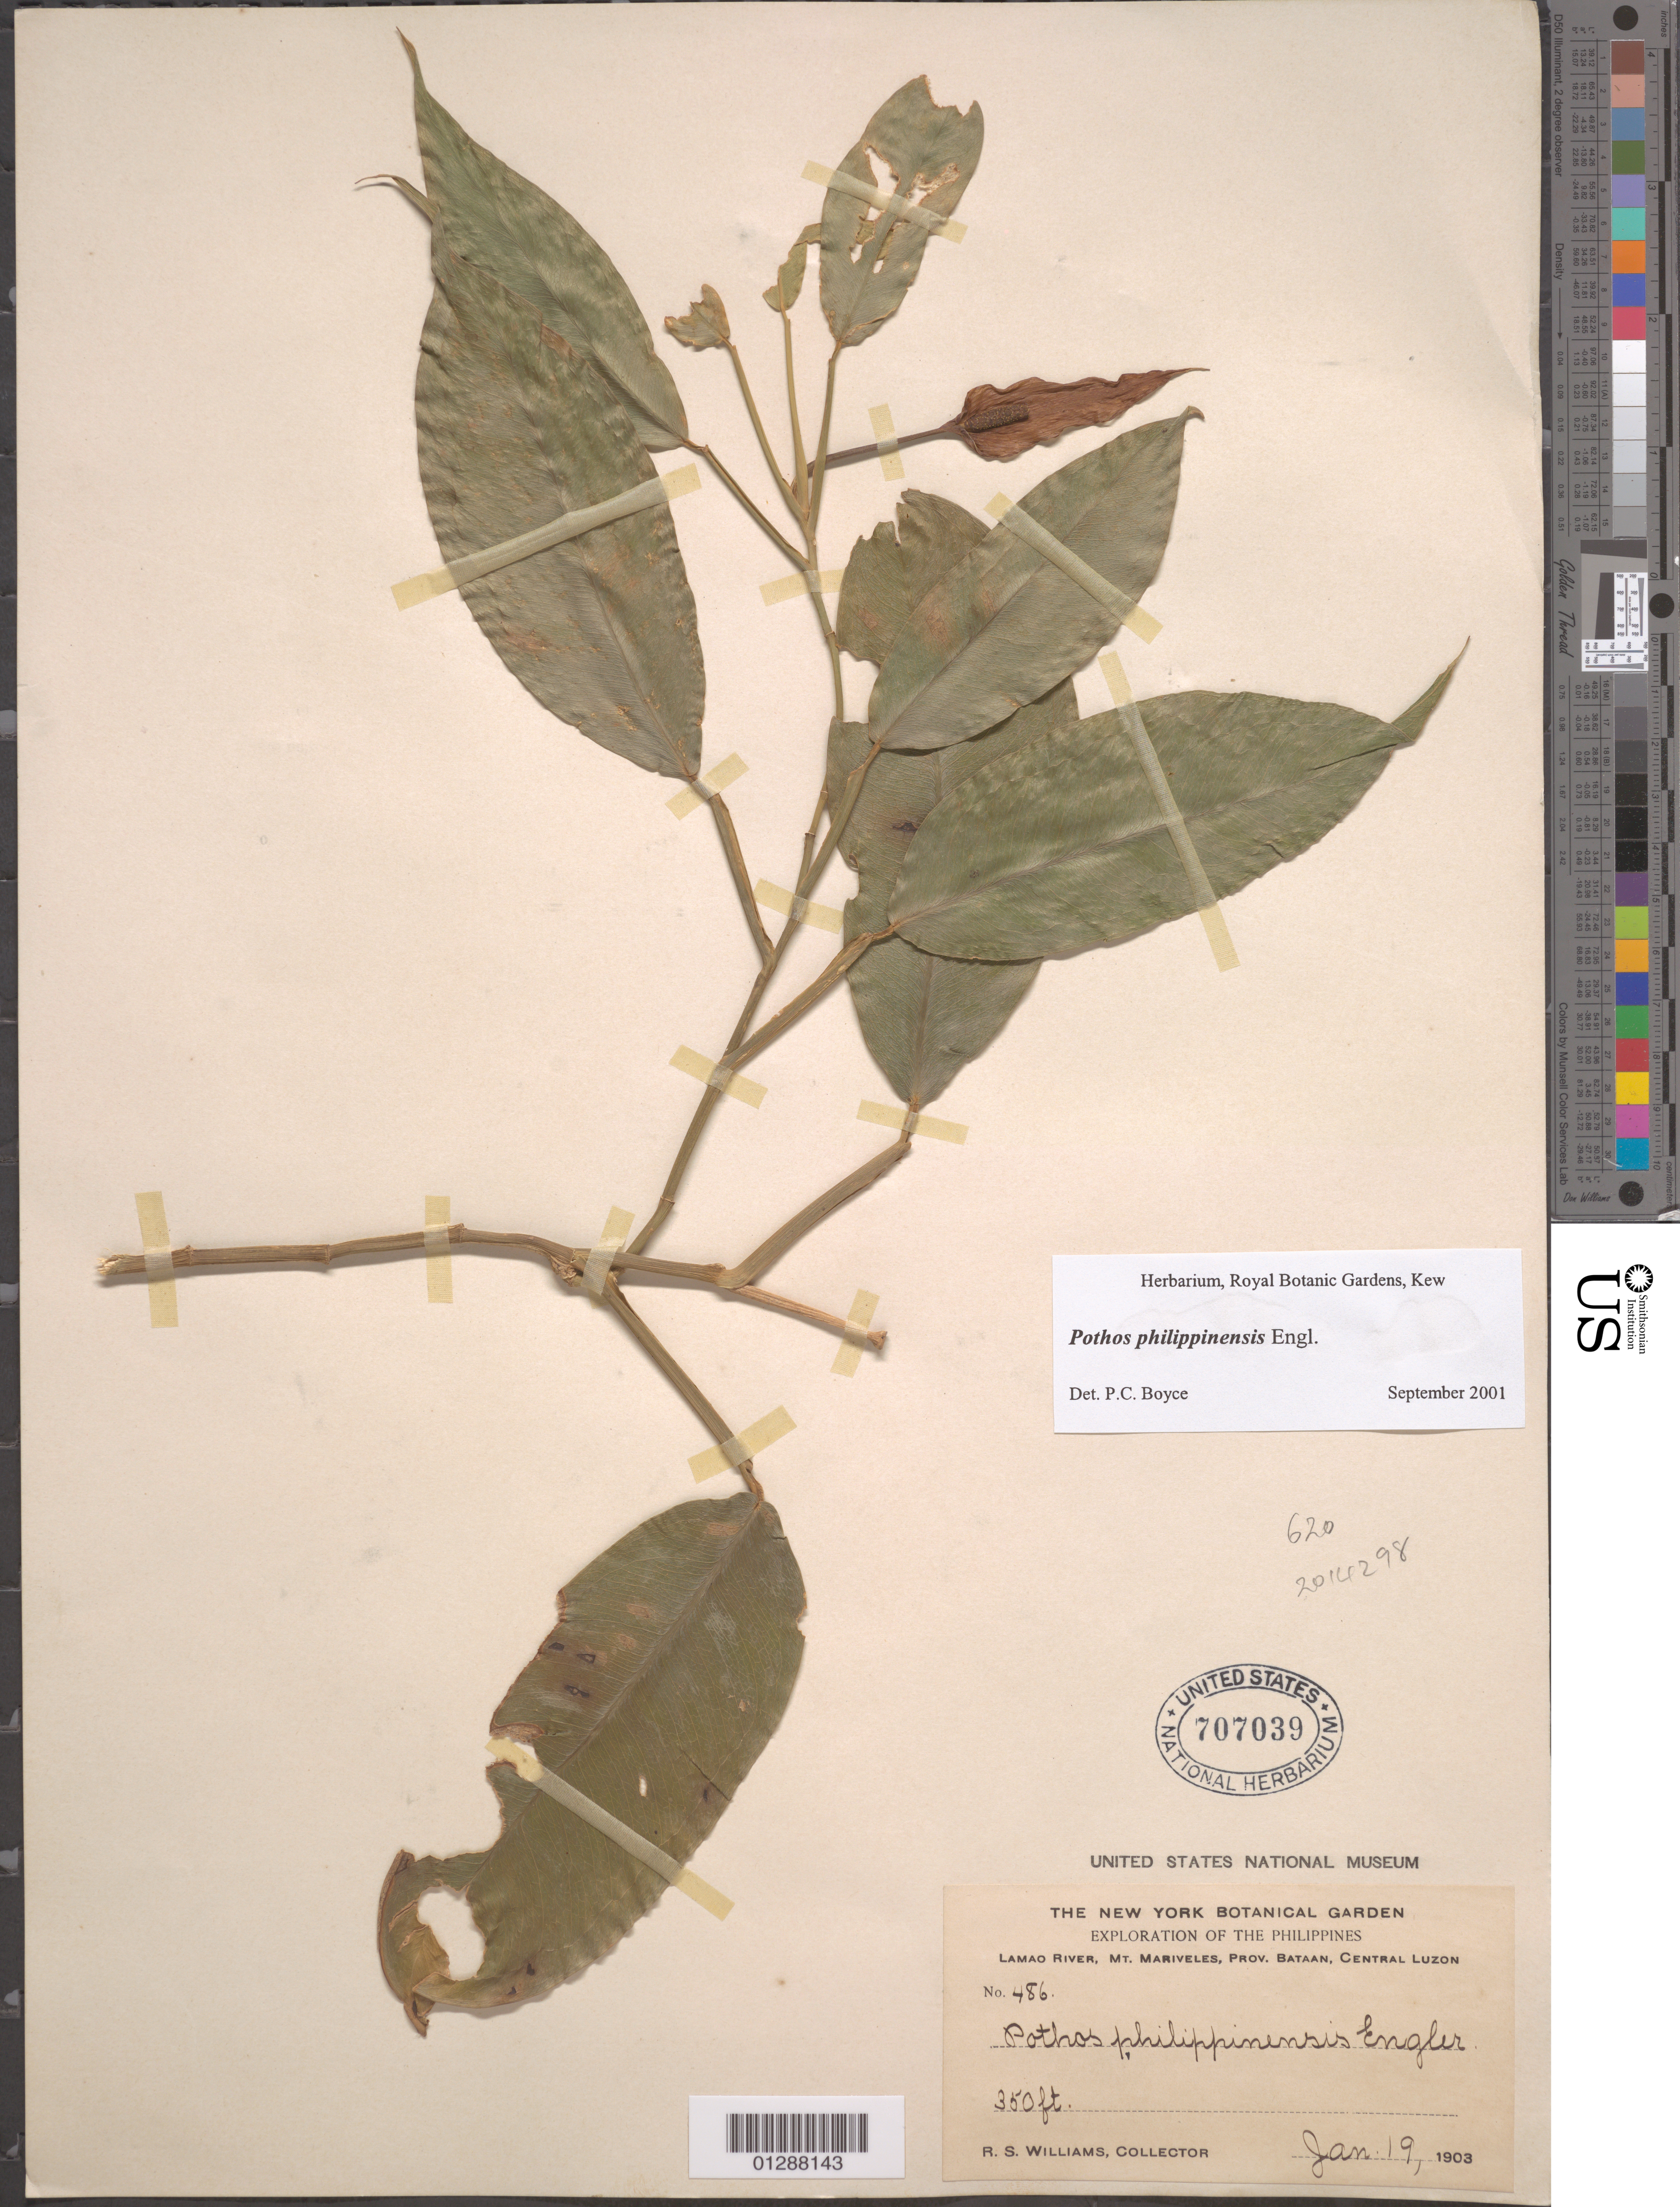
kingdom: Plantae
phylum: Tracheophyta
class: Liliopsida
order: Alismatales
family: Araceae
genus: Pothos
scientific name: Pothos philippinensis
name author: Engl.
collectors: R. S. Williams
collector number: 486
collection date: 1903-01-19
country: Philippines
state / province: Central Luzon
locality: Lamao River, Mt. Mariveles, Prov. Bataan.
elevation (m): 107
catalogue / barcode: US 707039